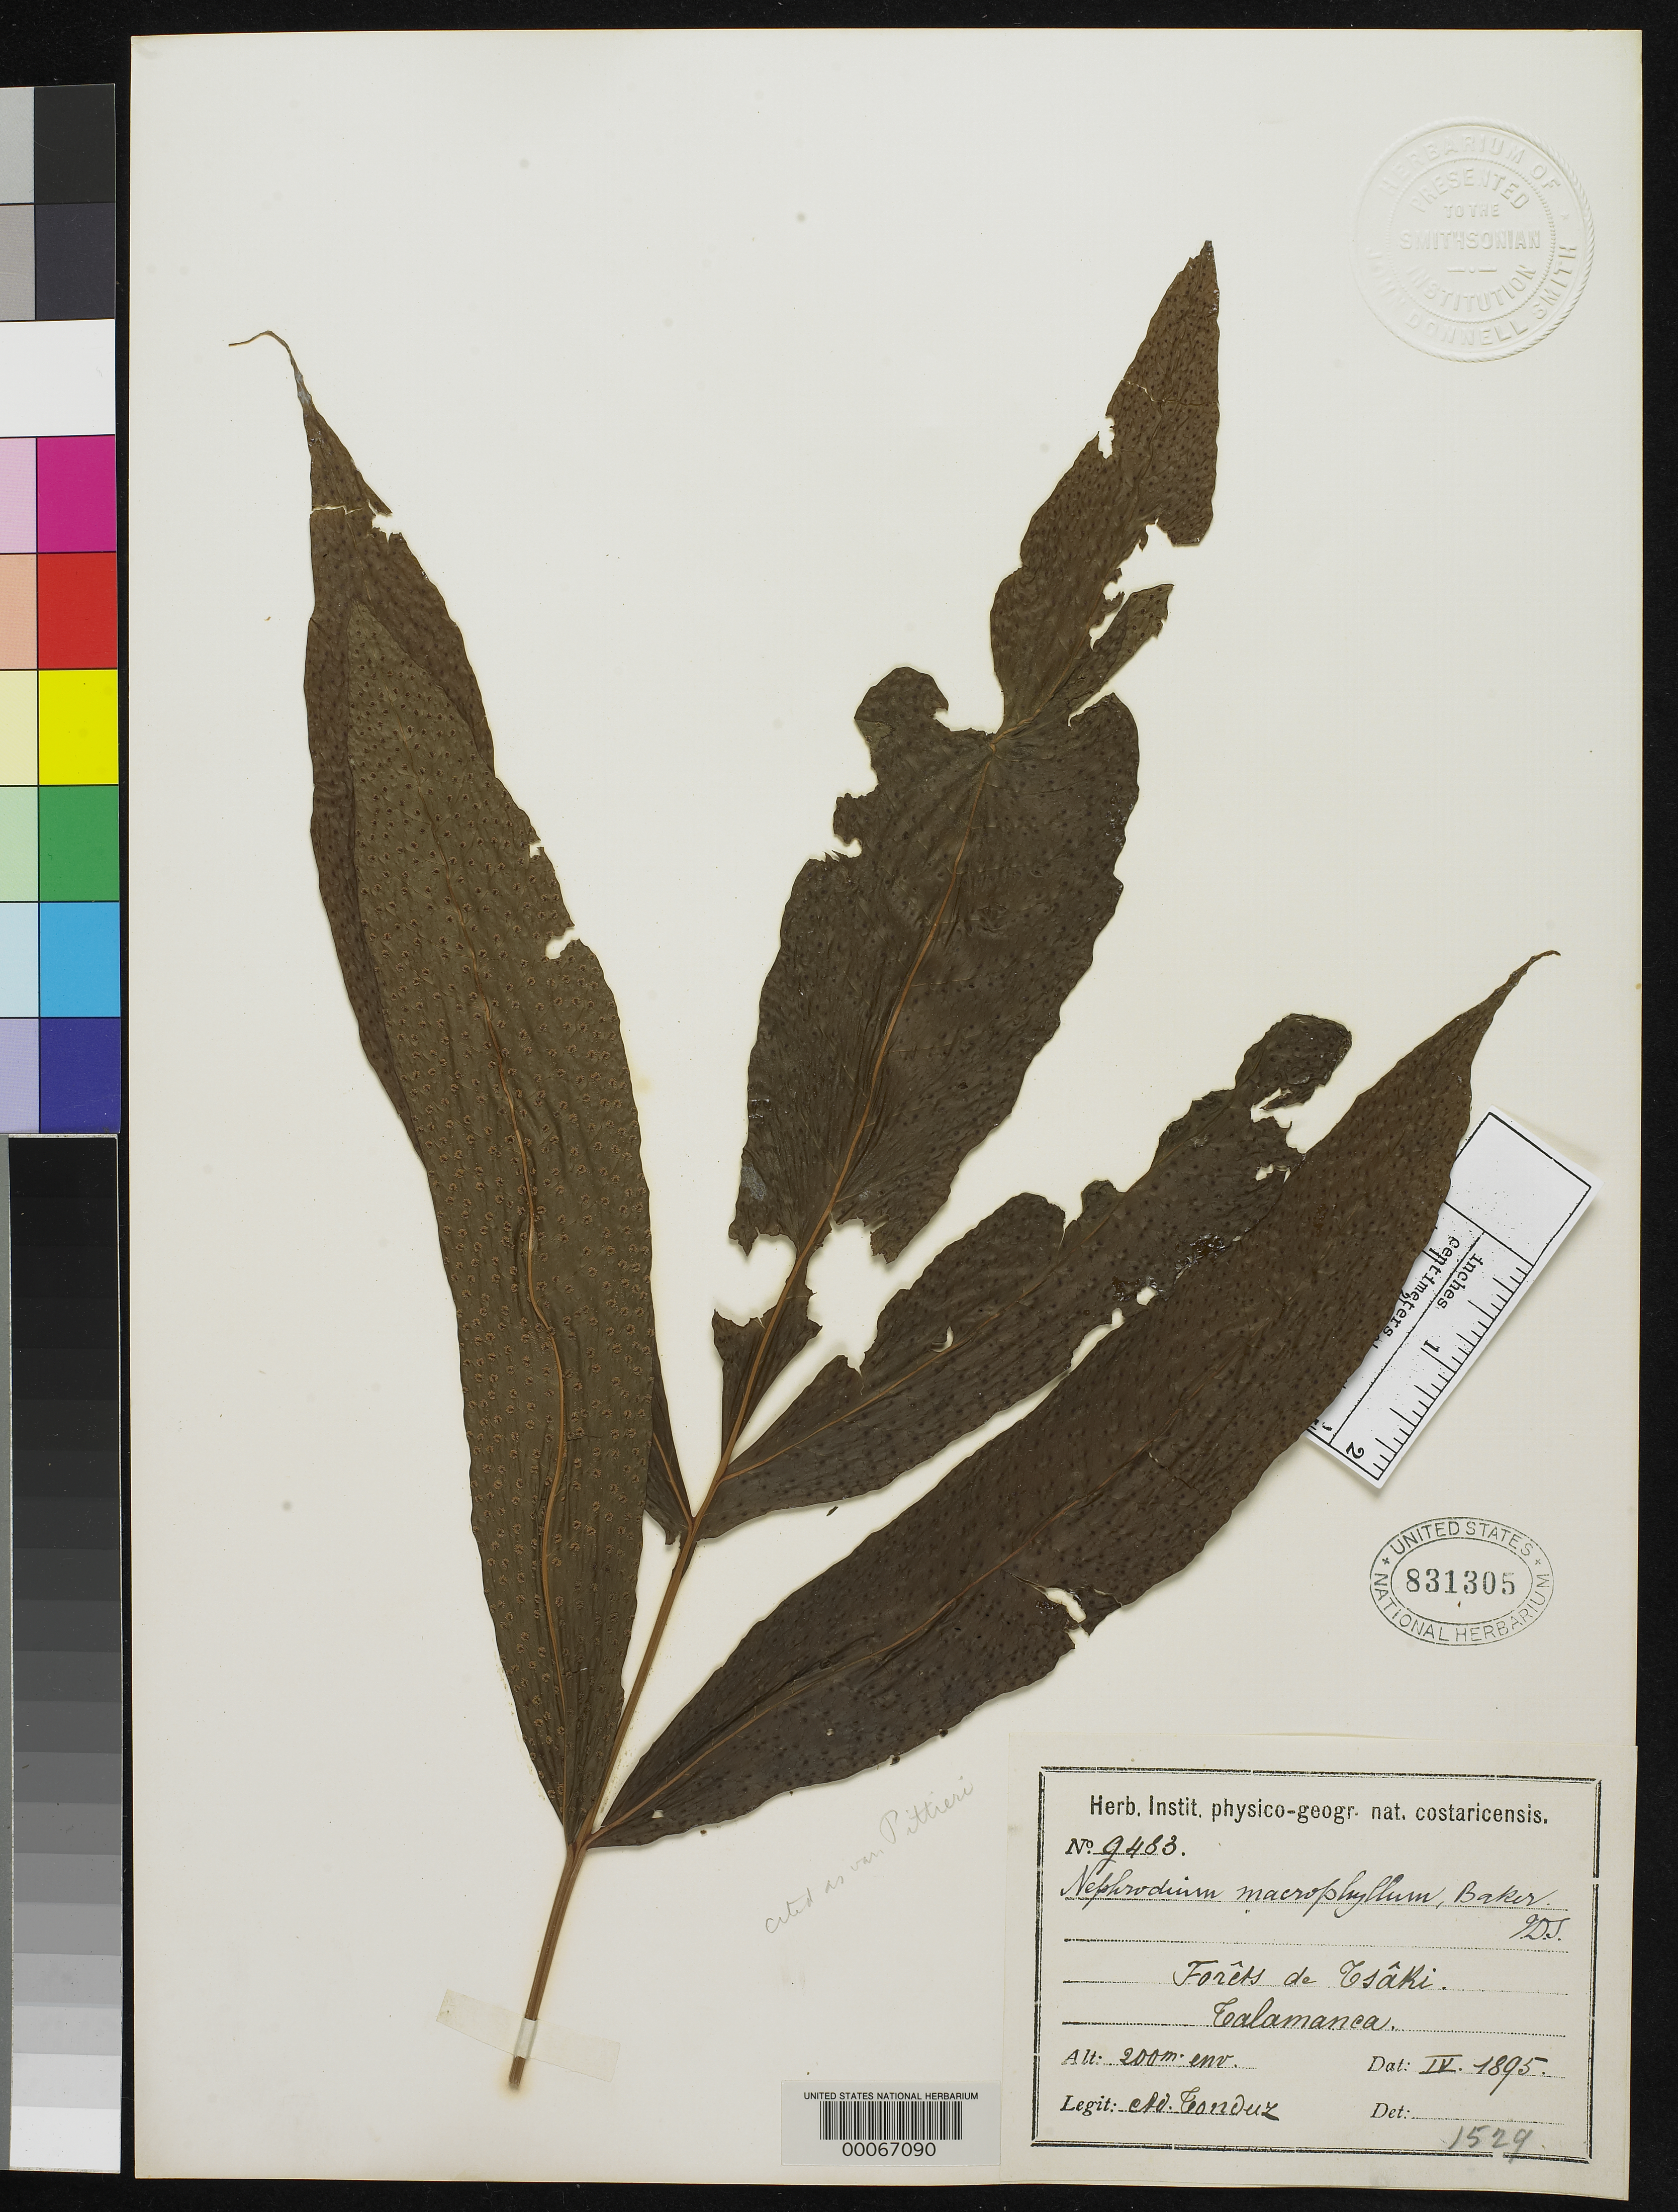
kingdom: Plantae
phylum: Tracheophyta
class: Polypodiopsida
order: Polypodiales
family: Tectariaceae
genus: Aspidium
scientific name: Aspidium macrophyllum var. pittieri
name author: Christ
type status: Isosyntype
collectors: A. Tonduz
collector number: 9483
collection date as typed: Apr 1895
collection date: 1895-04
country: Costa Rica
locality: Tsaki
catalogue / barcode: US 831305